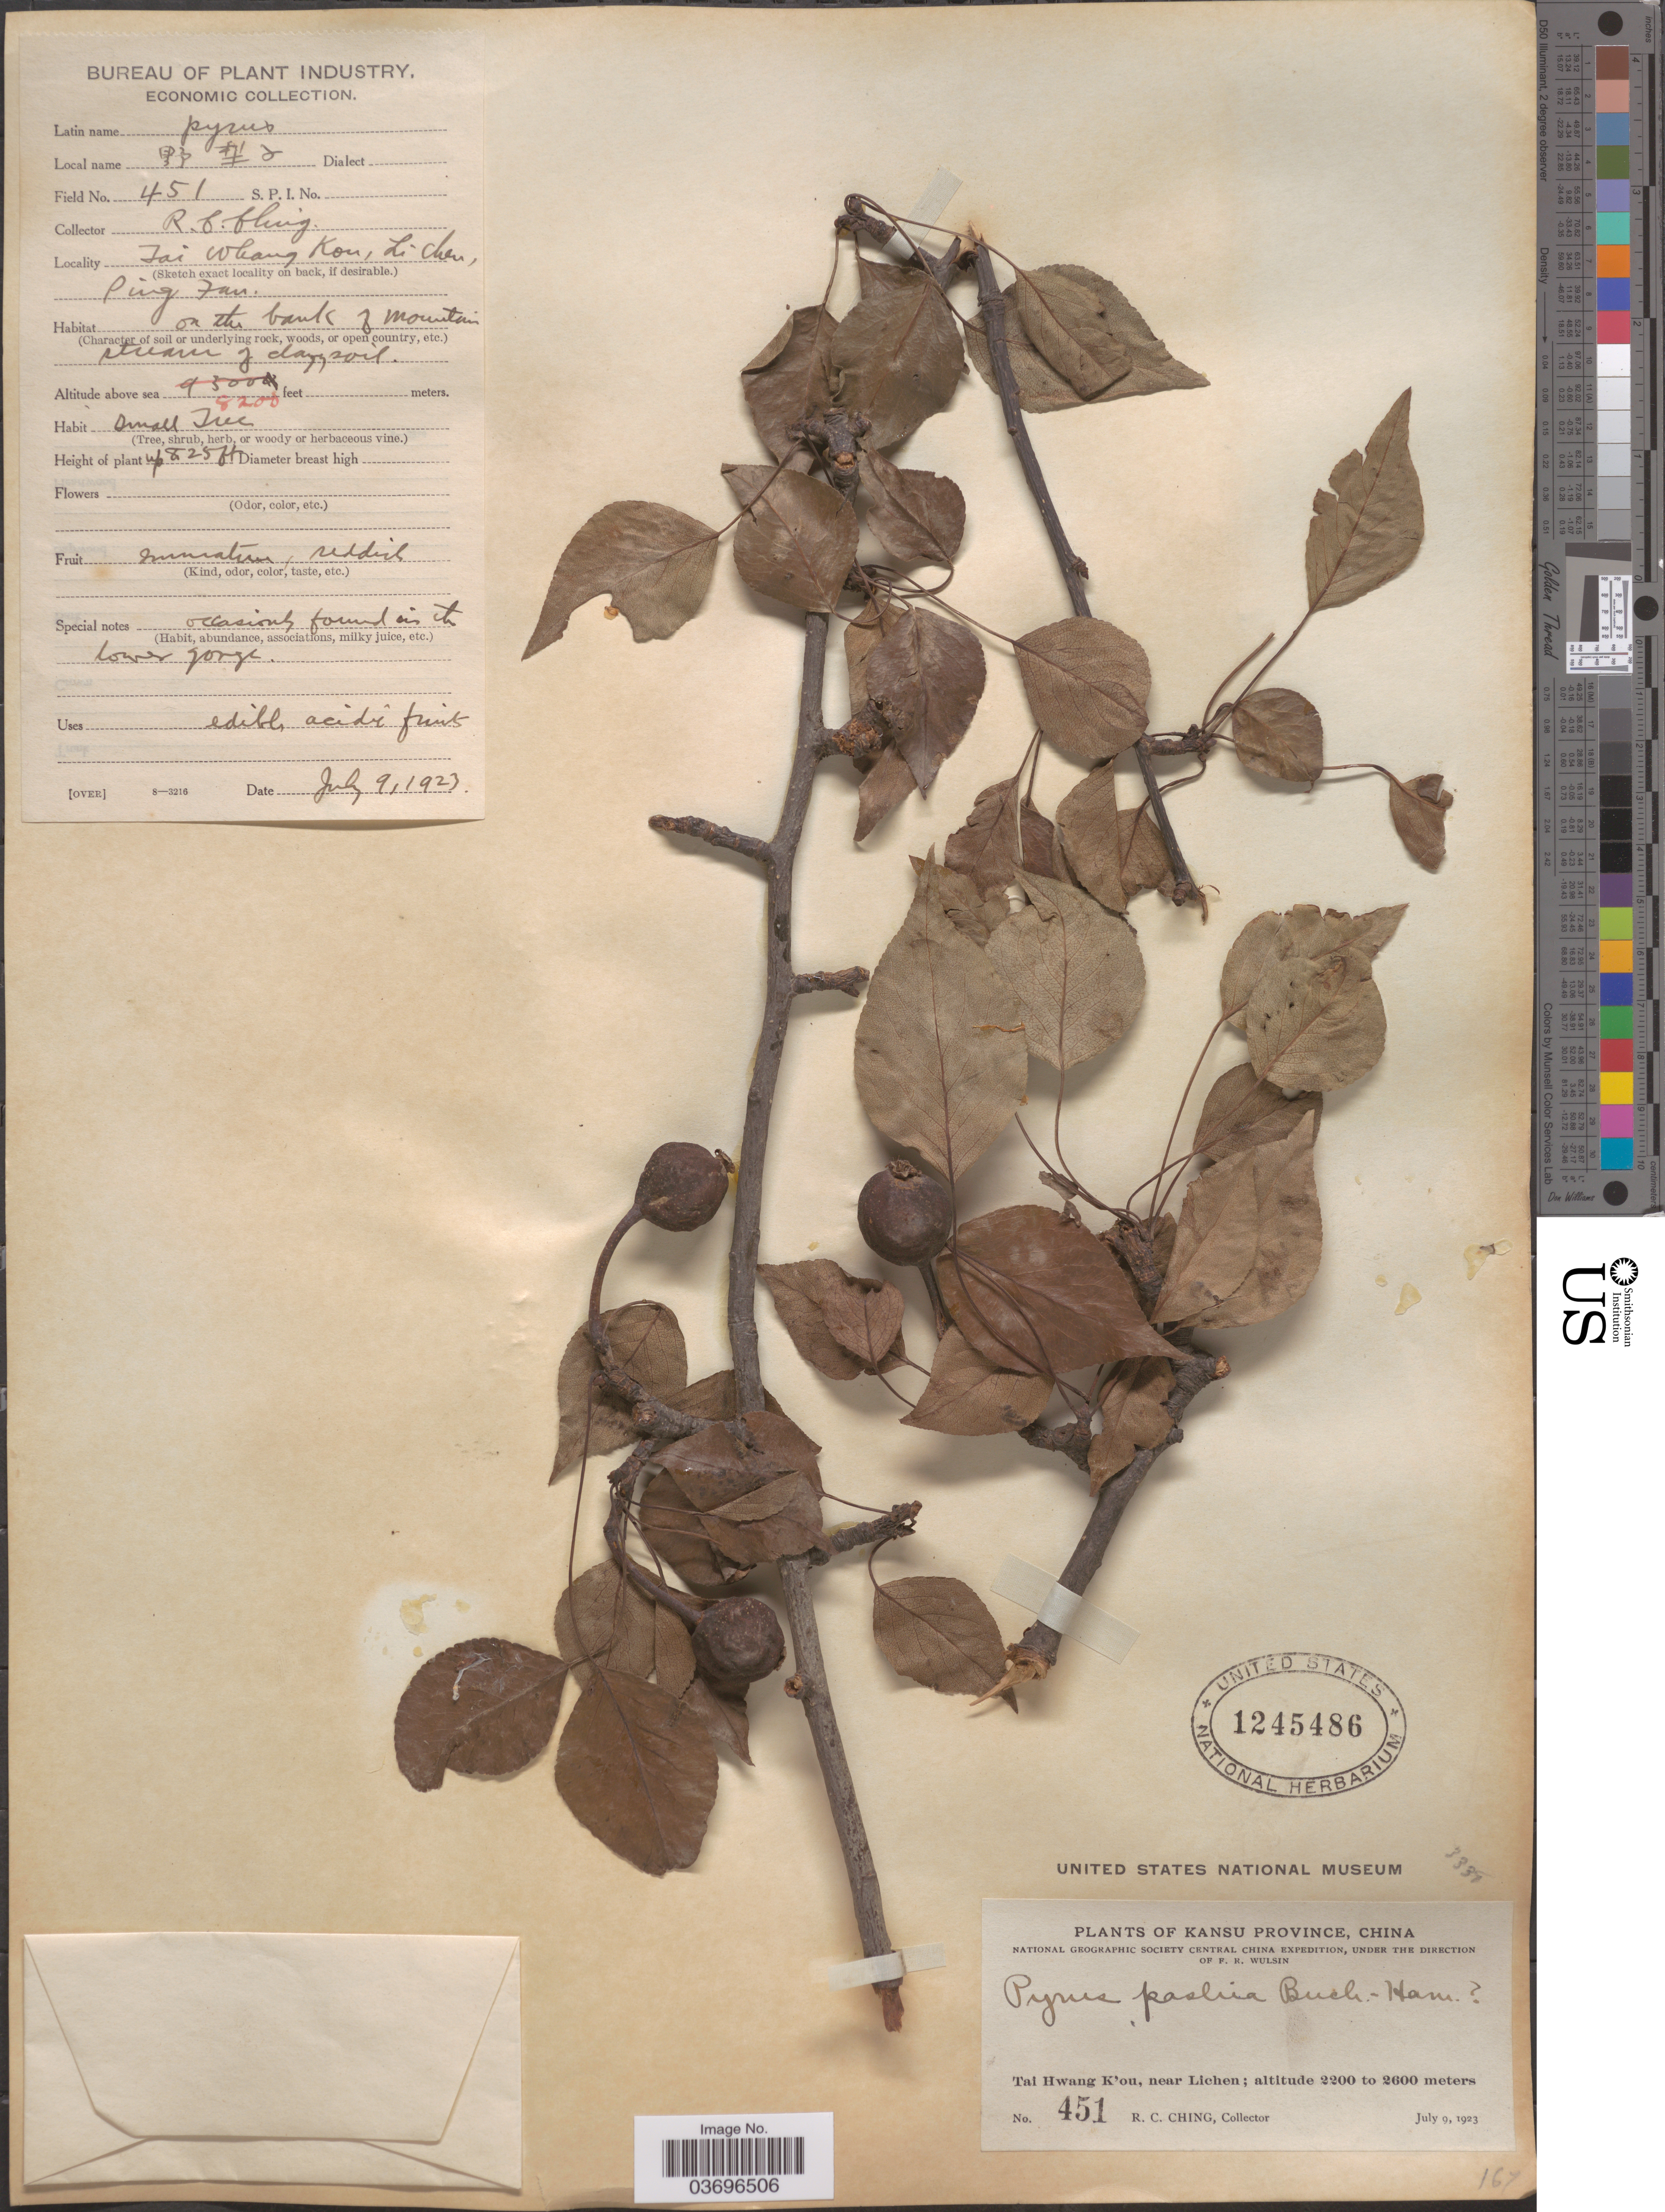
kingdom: Plantae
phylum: Tracheophyta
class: Magnoliopsida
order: Rosales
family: Rosaceae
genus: Pyrus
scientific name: Pyrus pashia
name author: Buch.-Ham. ex D. Don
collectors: R. C. Ching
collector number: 451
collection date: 1923-07-09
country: China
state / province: Gansu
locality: Kansu Province. Tai Whang [interpreted] K'ou, near Lichen.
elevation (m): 2499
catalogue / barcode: US 1245486